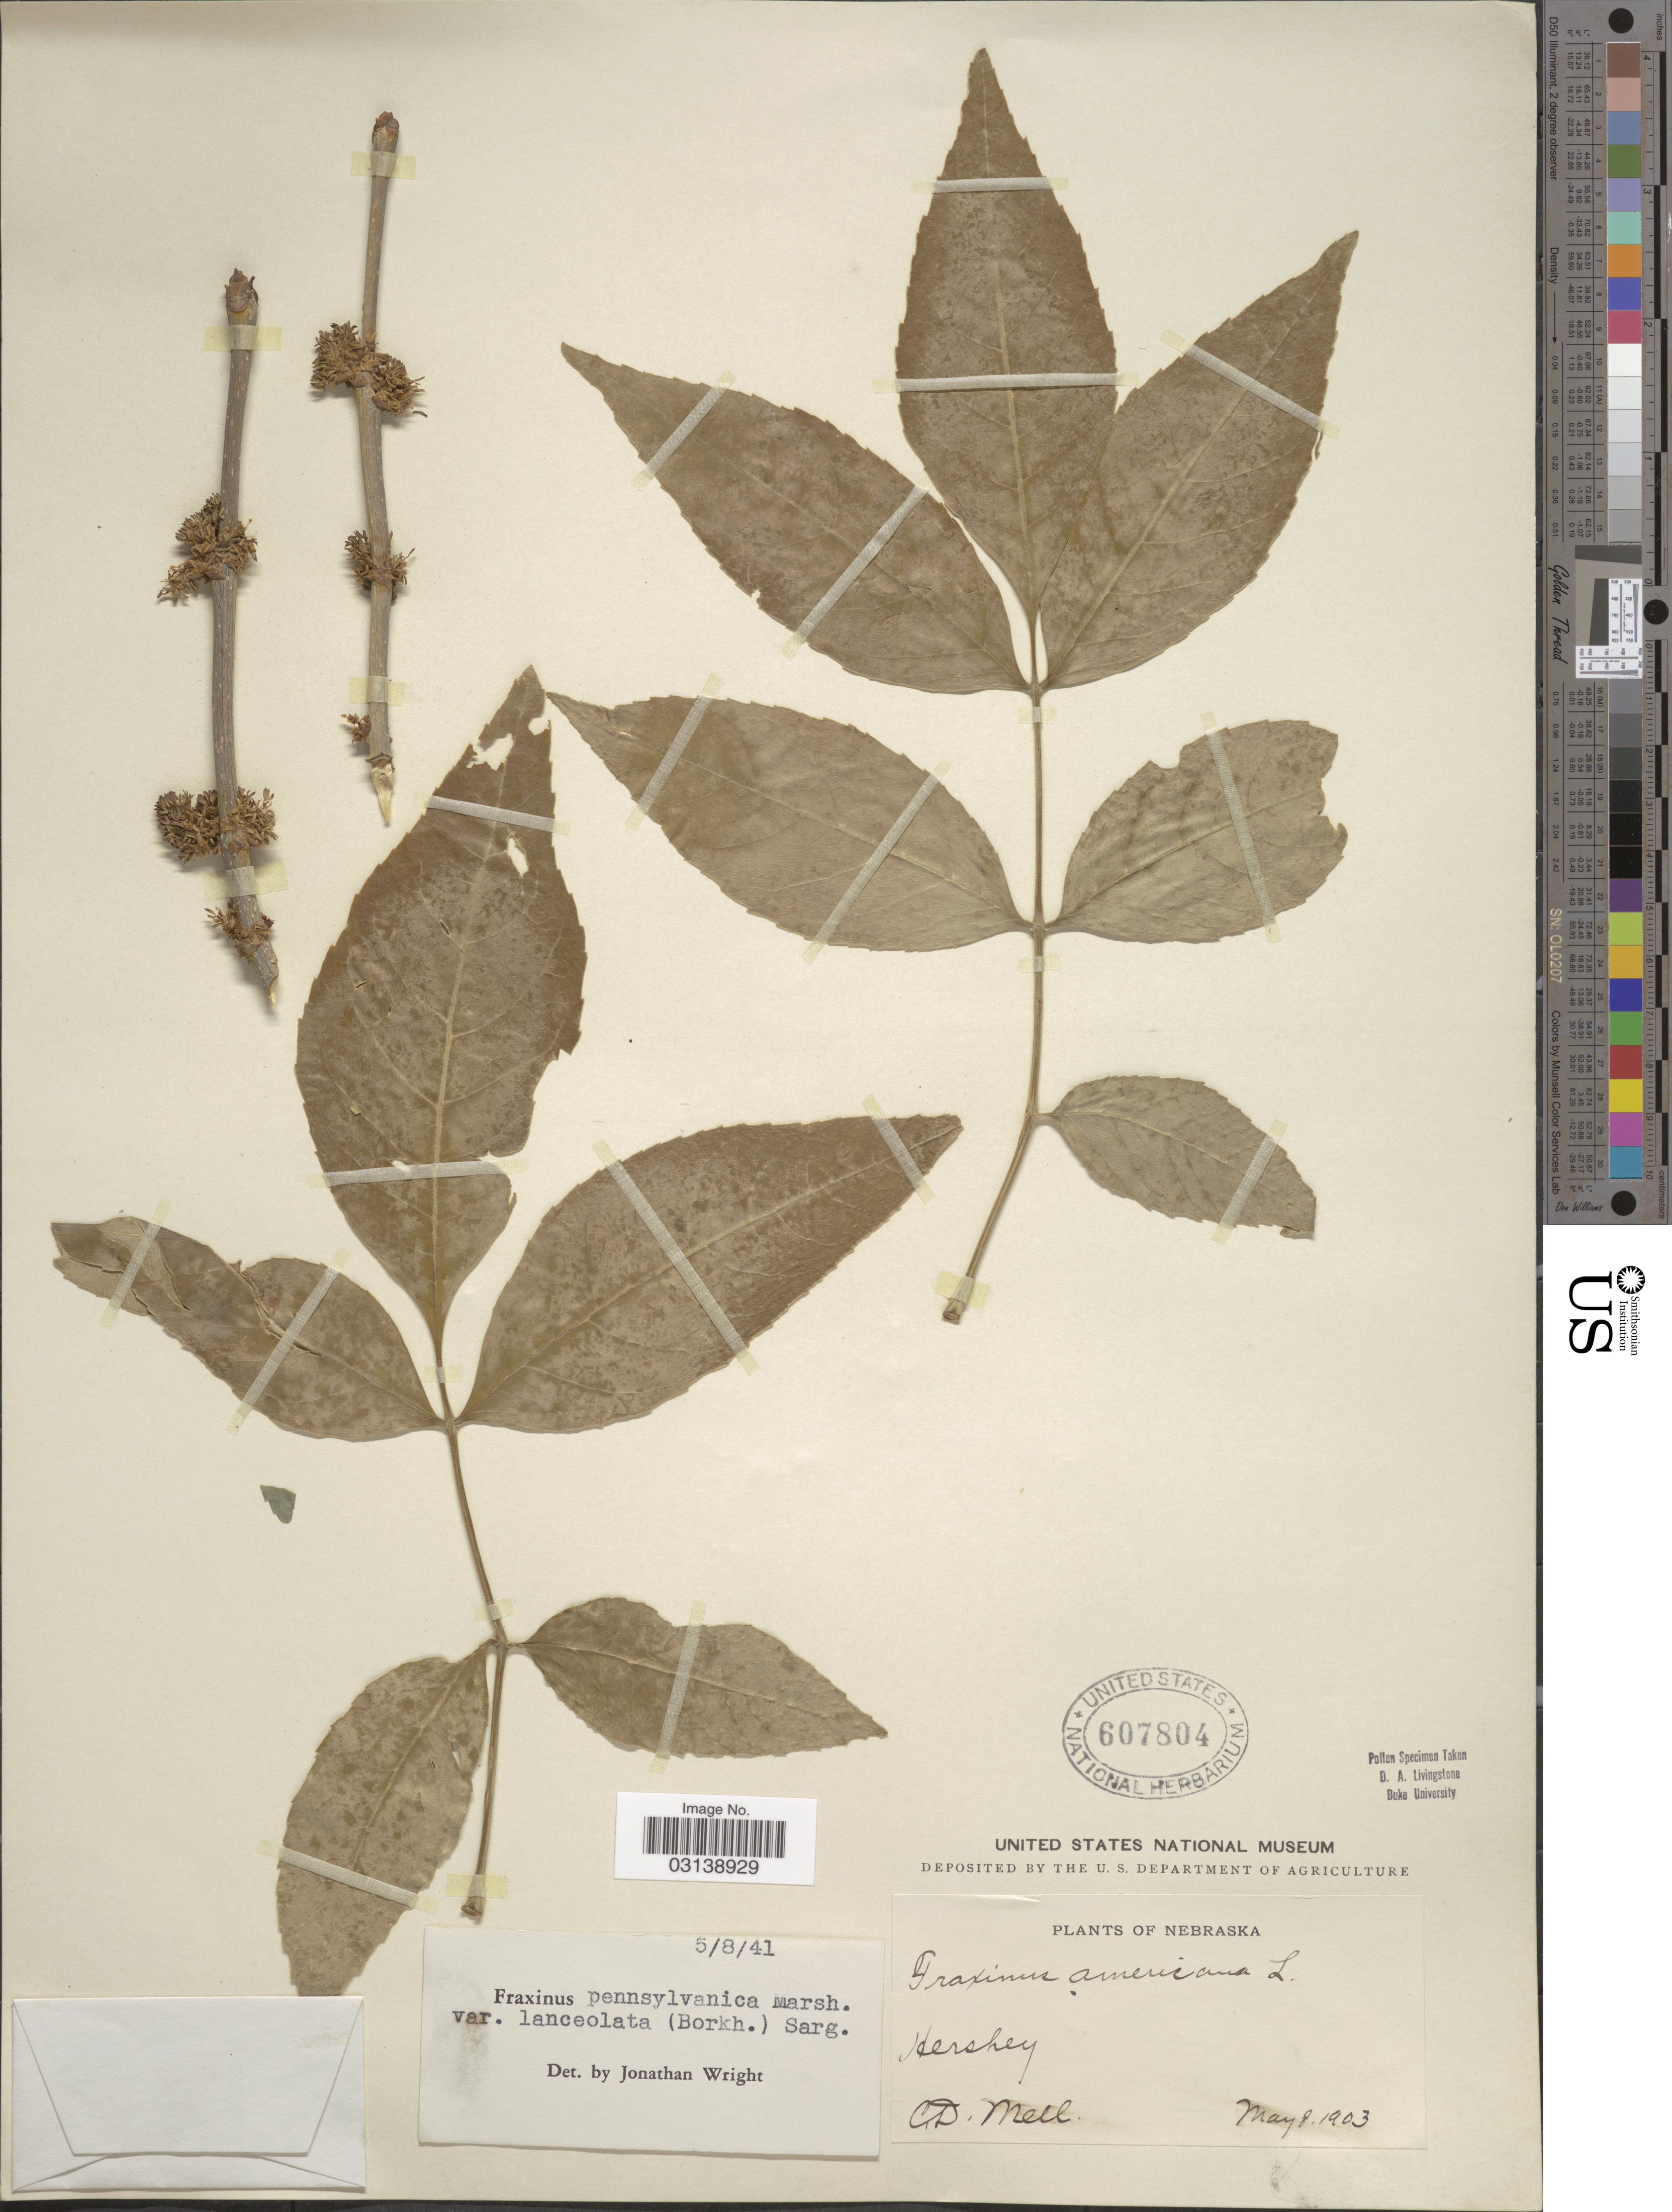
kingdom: Plantae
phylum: Tracheophyta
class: Magnoliopsida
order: Lamiales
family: Oleaceae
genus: Fraxinus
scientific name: Fraxinus pennsylvanica var. campestris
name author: (Britton) F.C. Gates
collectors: C. D. Mell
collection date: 1903-05-08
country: United States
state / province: Nebraska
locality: Hershey.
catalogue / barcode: US 607804